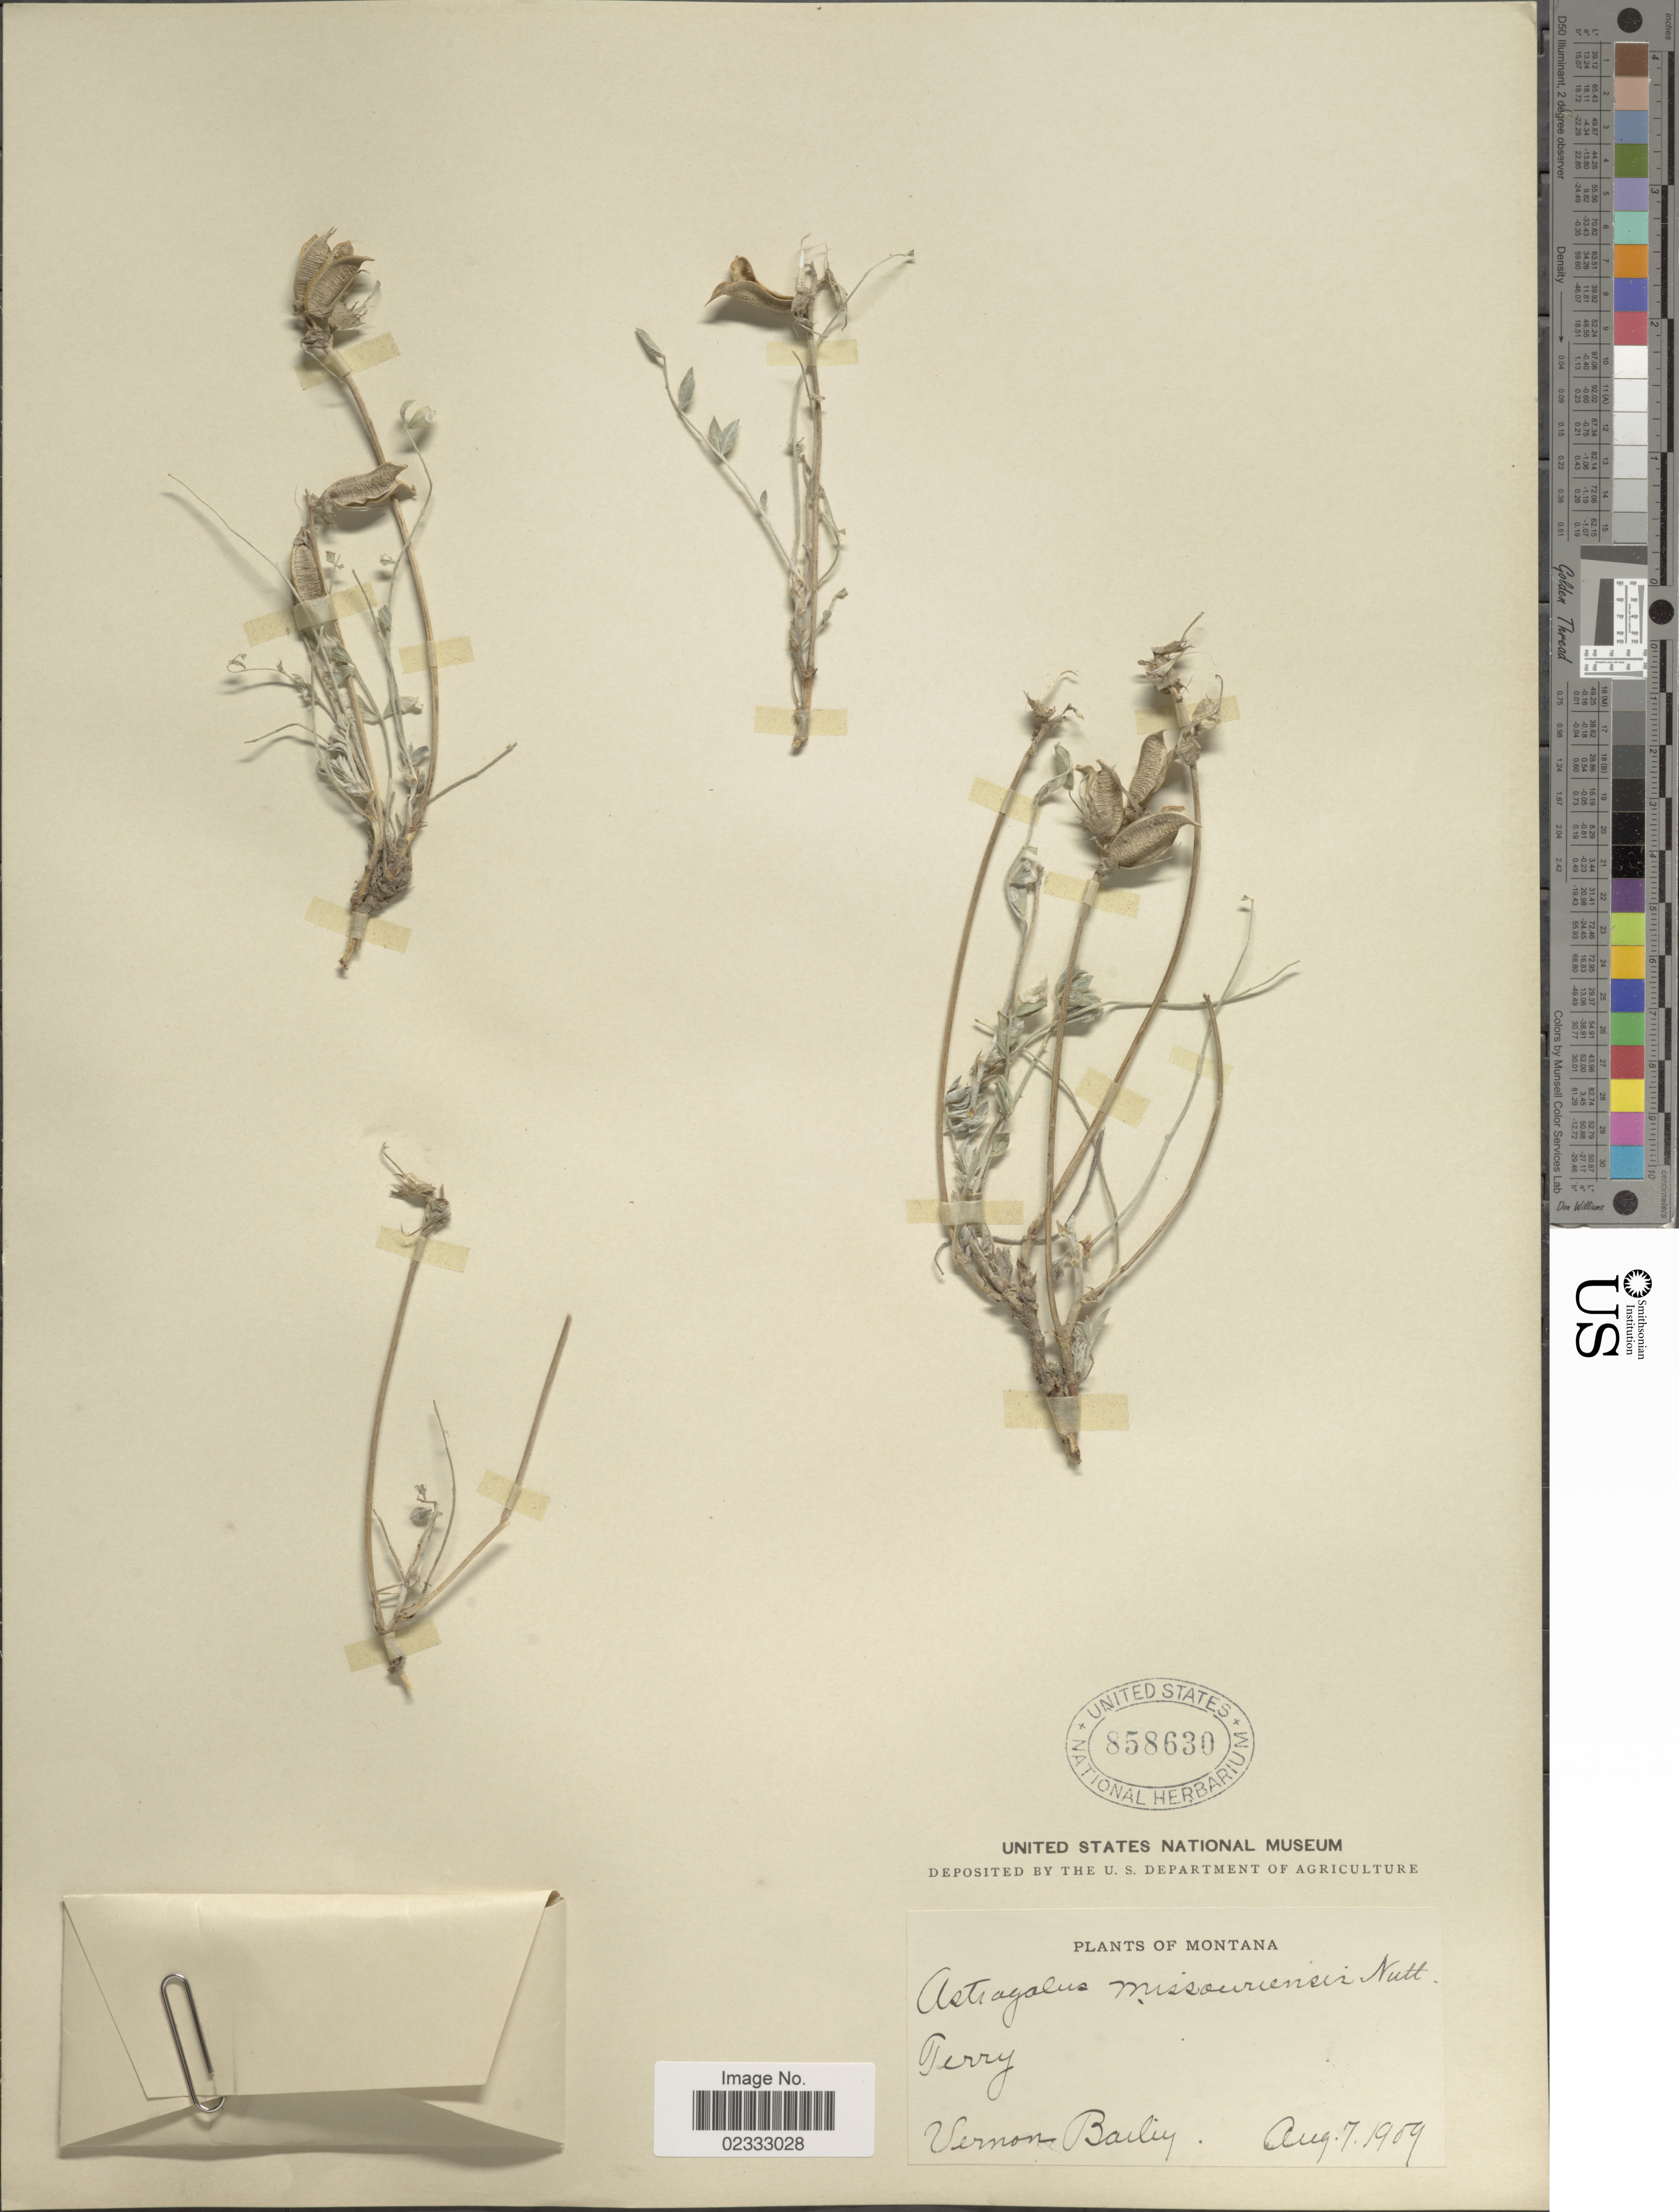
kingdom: Plantae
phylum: Tracheophyta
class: Magnoliopsida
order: Fabales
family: Fabaceae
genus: Astragalus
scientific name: Astragalus missouriensis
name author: Nutt.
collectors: V. O. Bailey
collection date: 1909-08-07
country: United States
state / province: Montana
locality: Terry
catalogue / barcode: US 858630